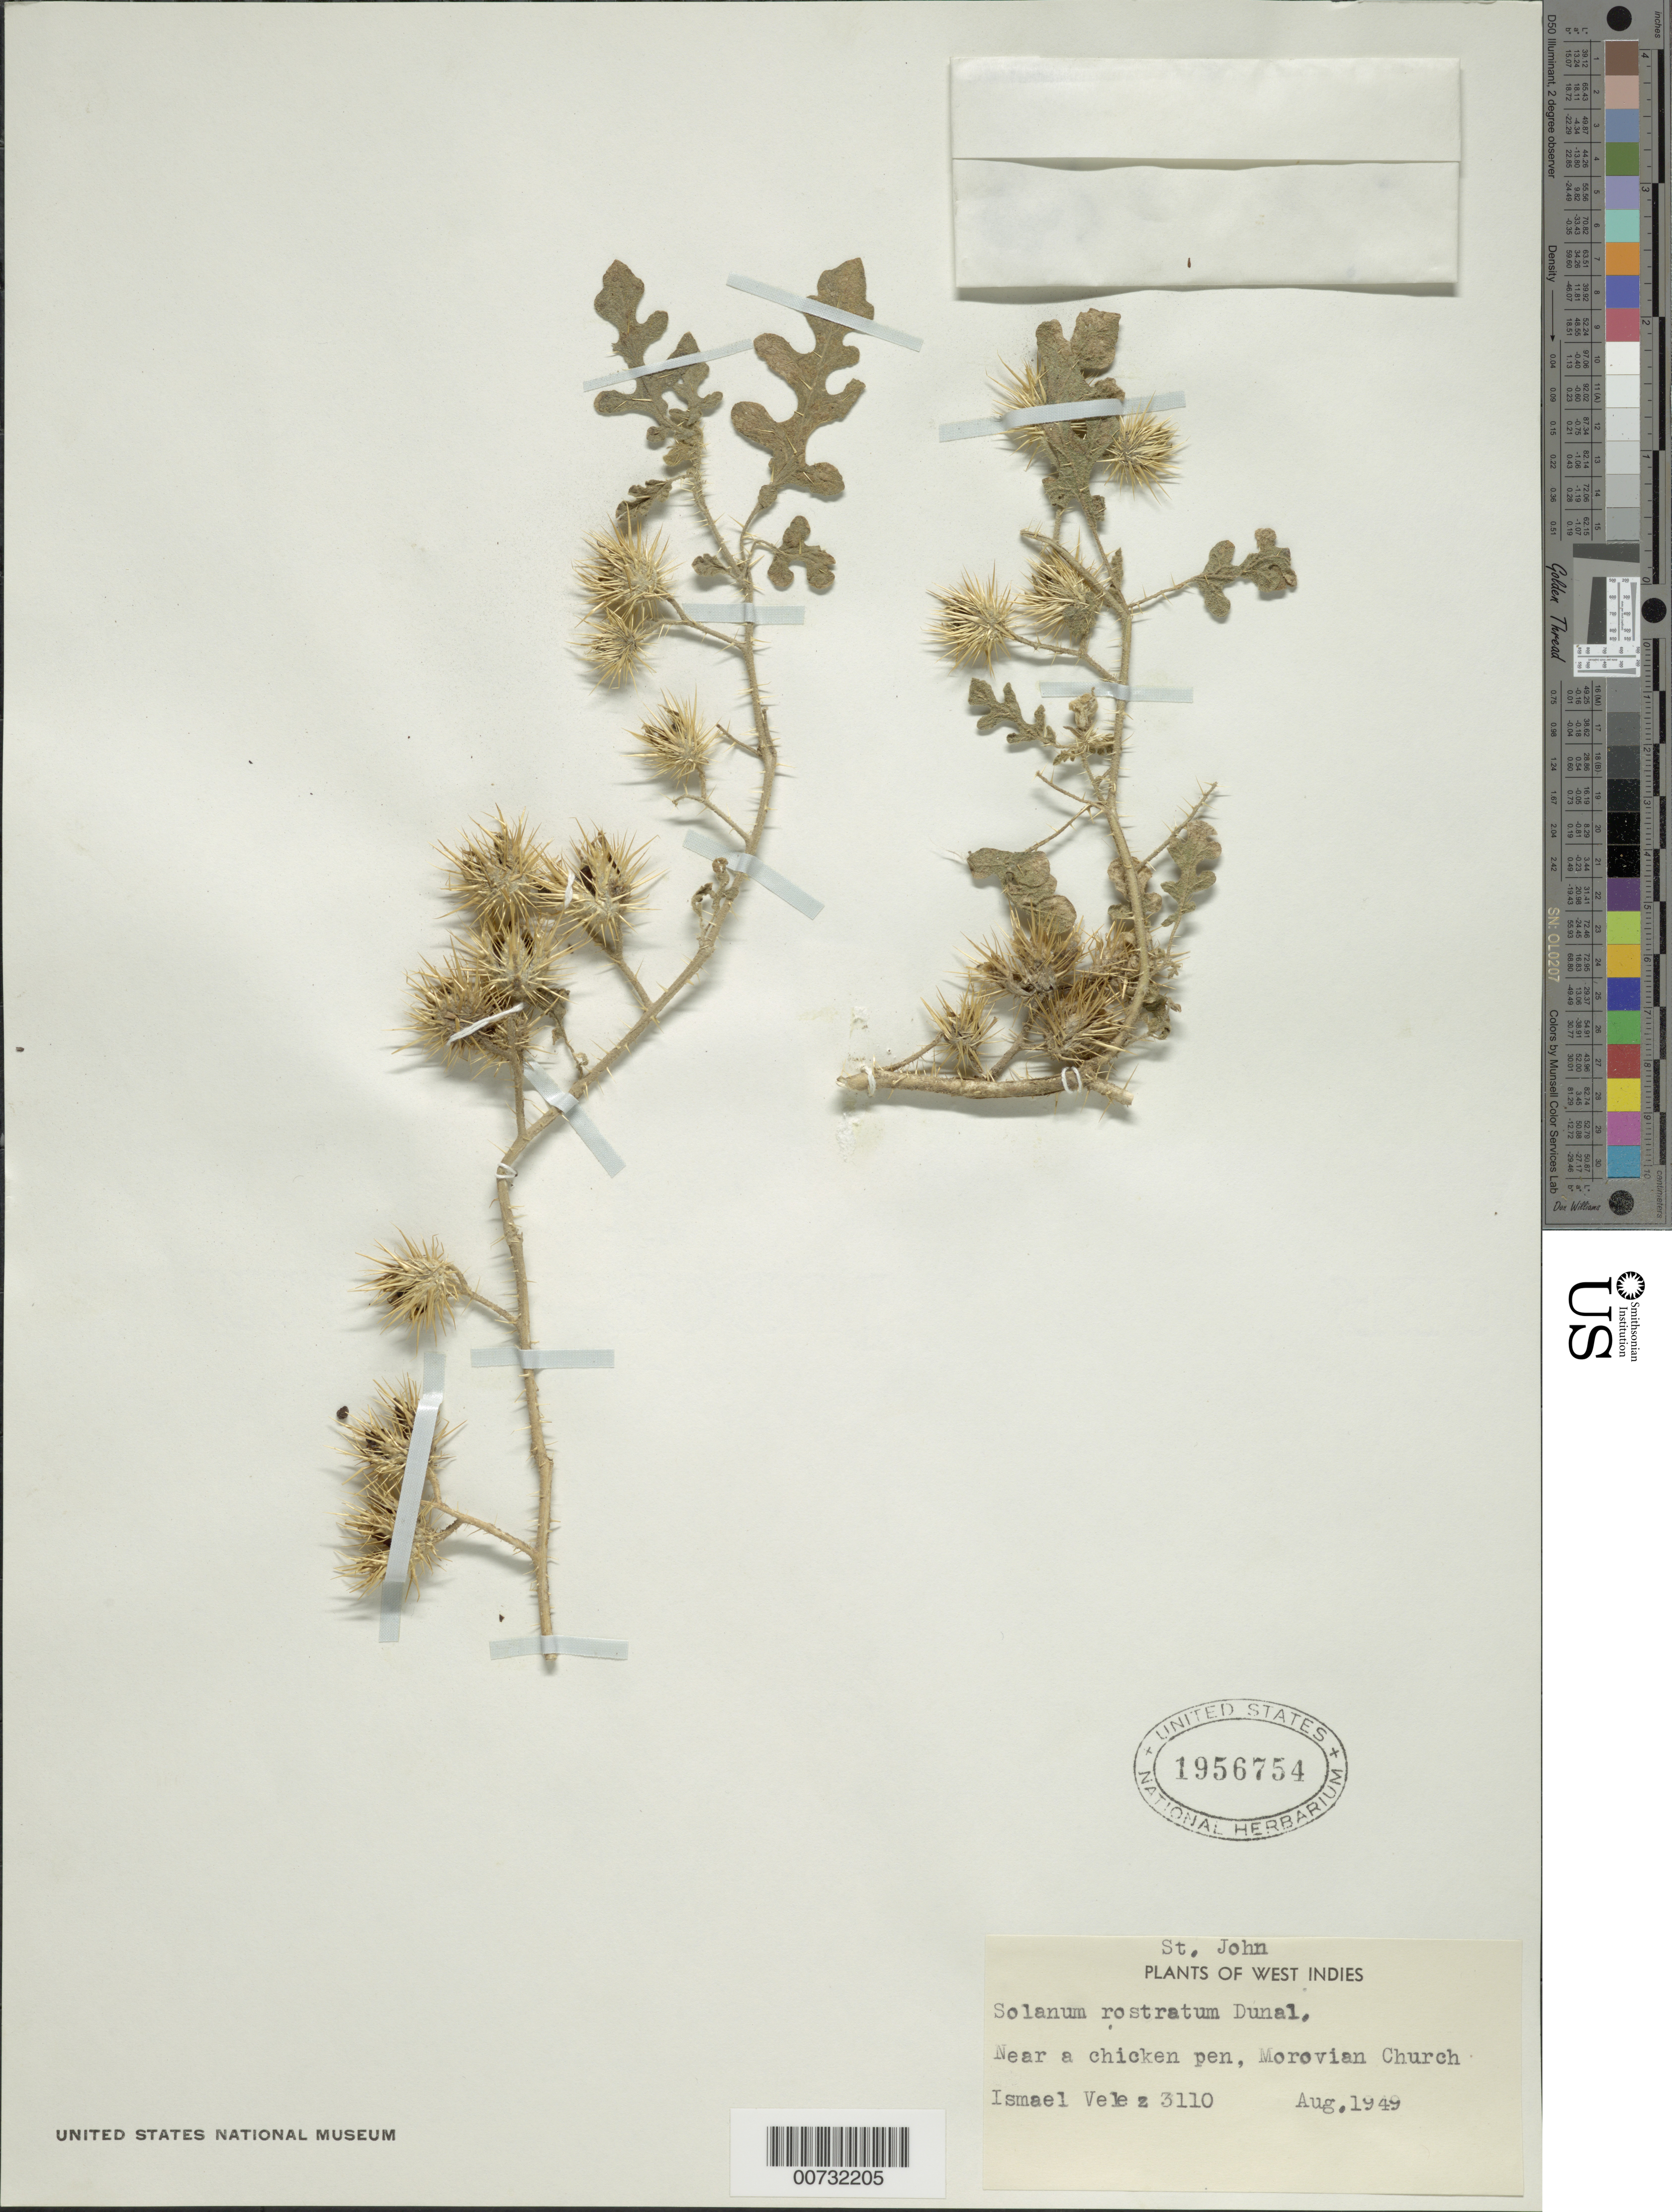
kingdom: Plantae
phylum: Tracheophyta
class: Magnoliopsida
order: Solanales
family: Solanaceae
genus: Solanum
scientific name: Solanum rostratum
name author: Dunal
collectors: I. Velez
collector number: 3110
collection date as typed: Aug 1949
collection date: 1949-08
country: U.S. Virgin Islands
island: St. John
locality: Morovian Church, near a chicken pen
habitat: Near a chicken pen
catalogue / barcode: US 1956754